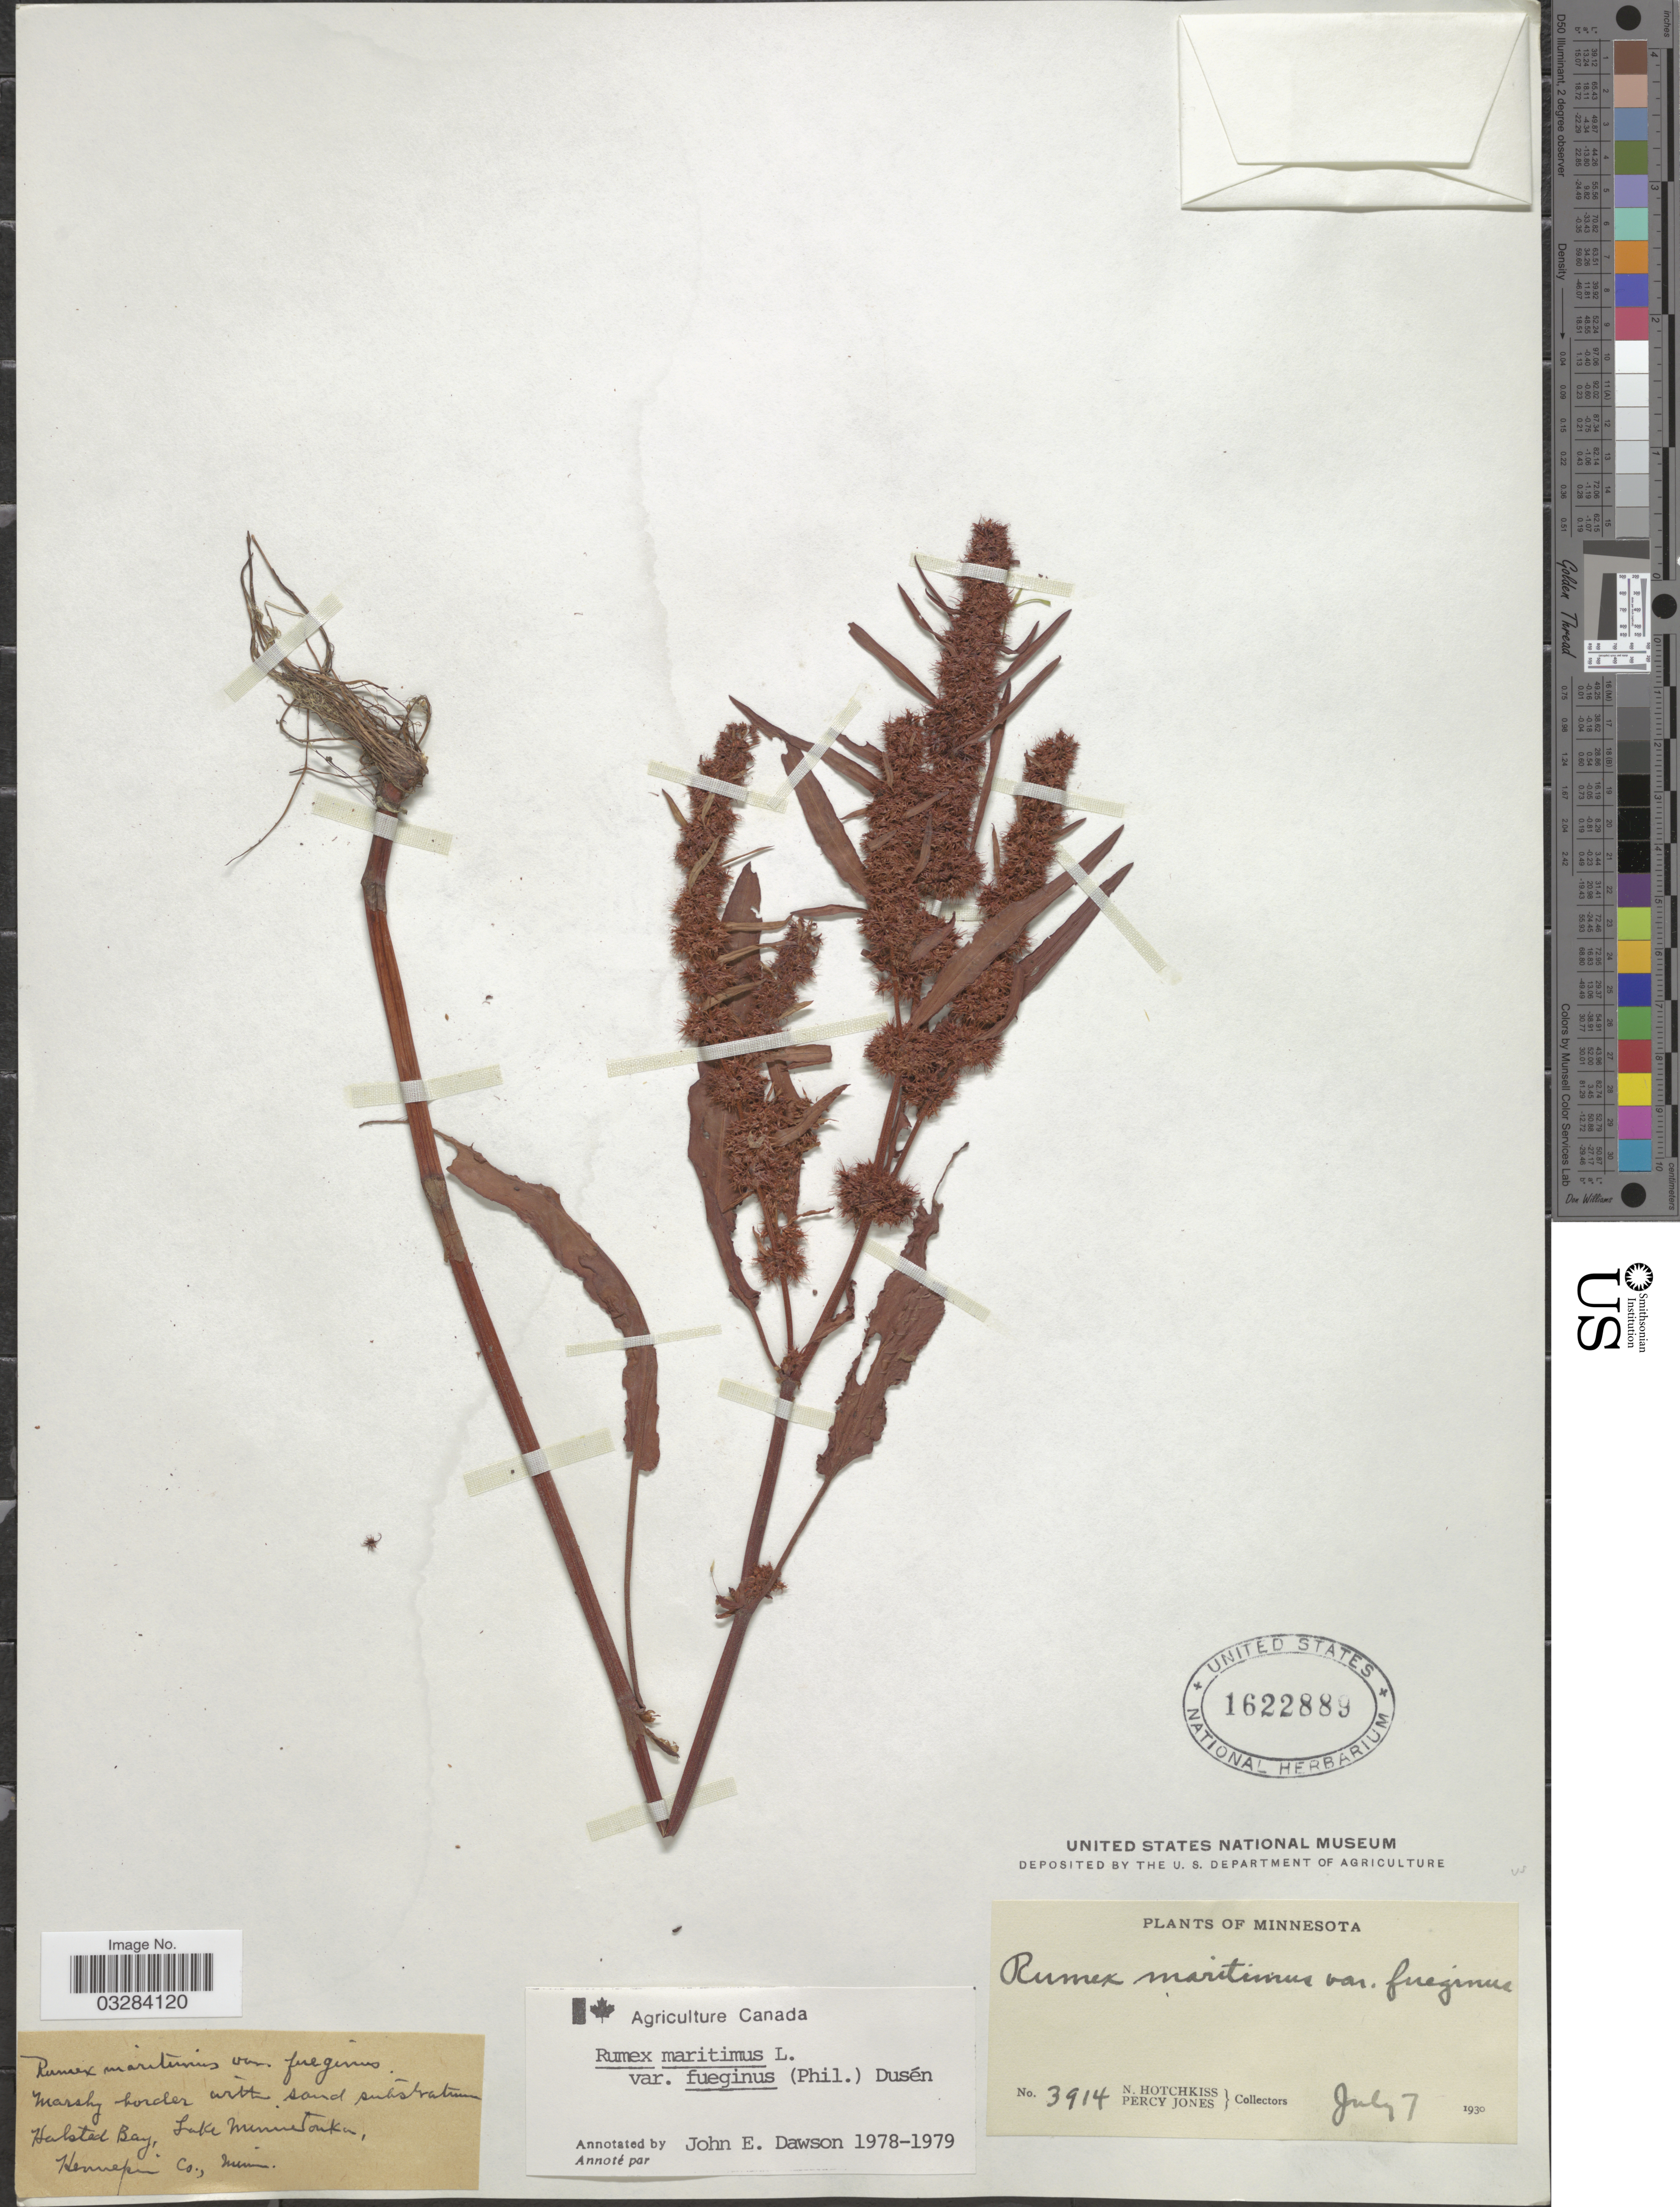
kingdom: Plantae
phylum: Tracheophyta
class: Magnoliopsida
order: Caryophyllales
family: Polygonaceae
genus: Rumex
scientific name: Rumex maritimus var. fueginus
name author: (Phil.) Dusén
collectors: N. Hotchkiss & P. Jones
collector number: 3914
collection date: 1930-07-07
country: United States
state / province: Minnesota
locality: Halsted Bay, Lake Minnesota, Hennepin Co.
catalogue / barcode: US 1622889